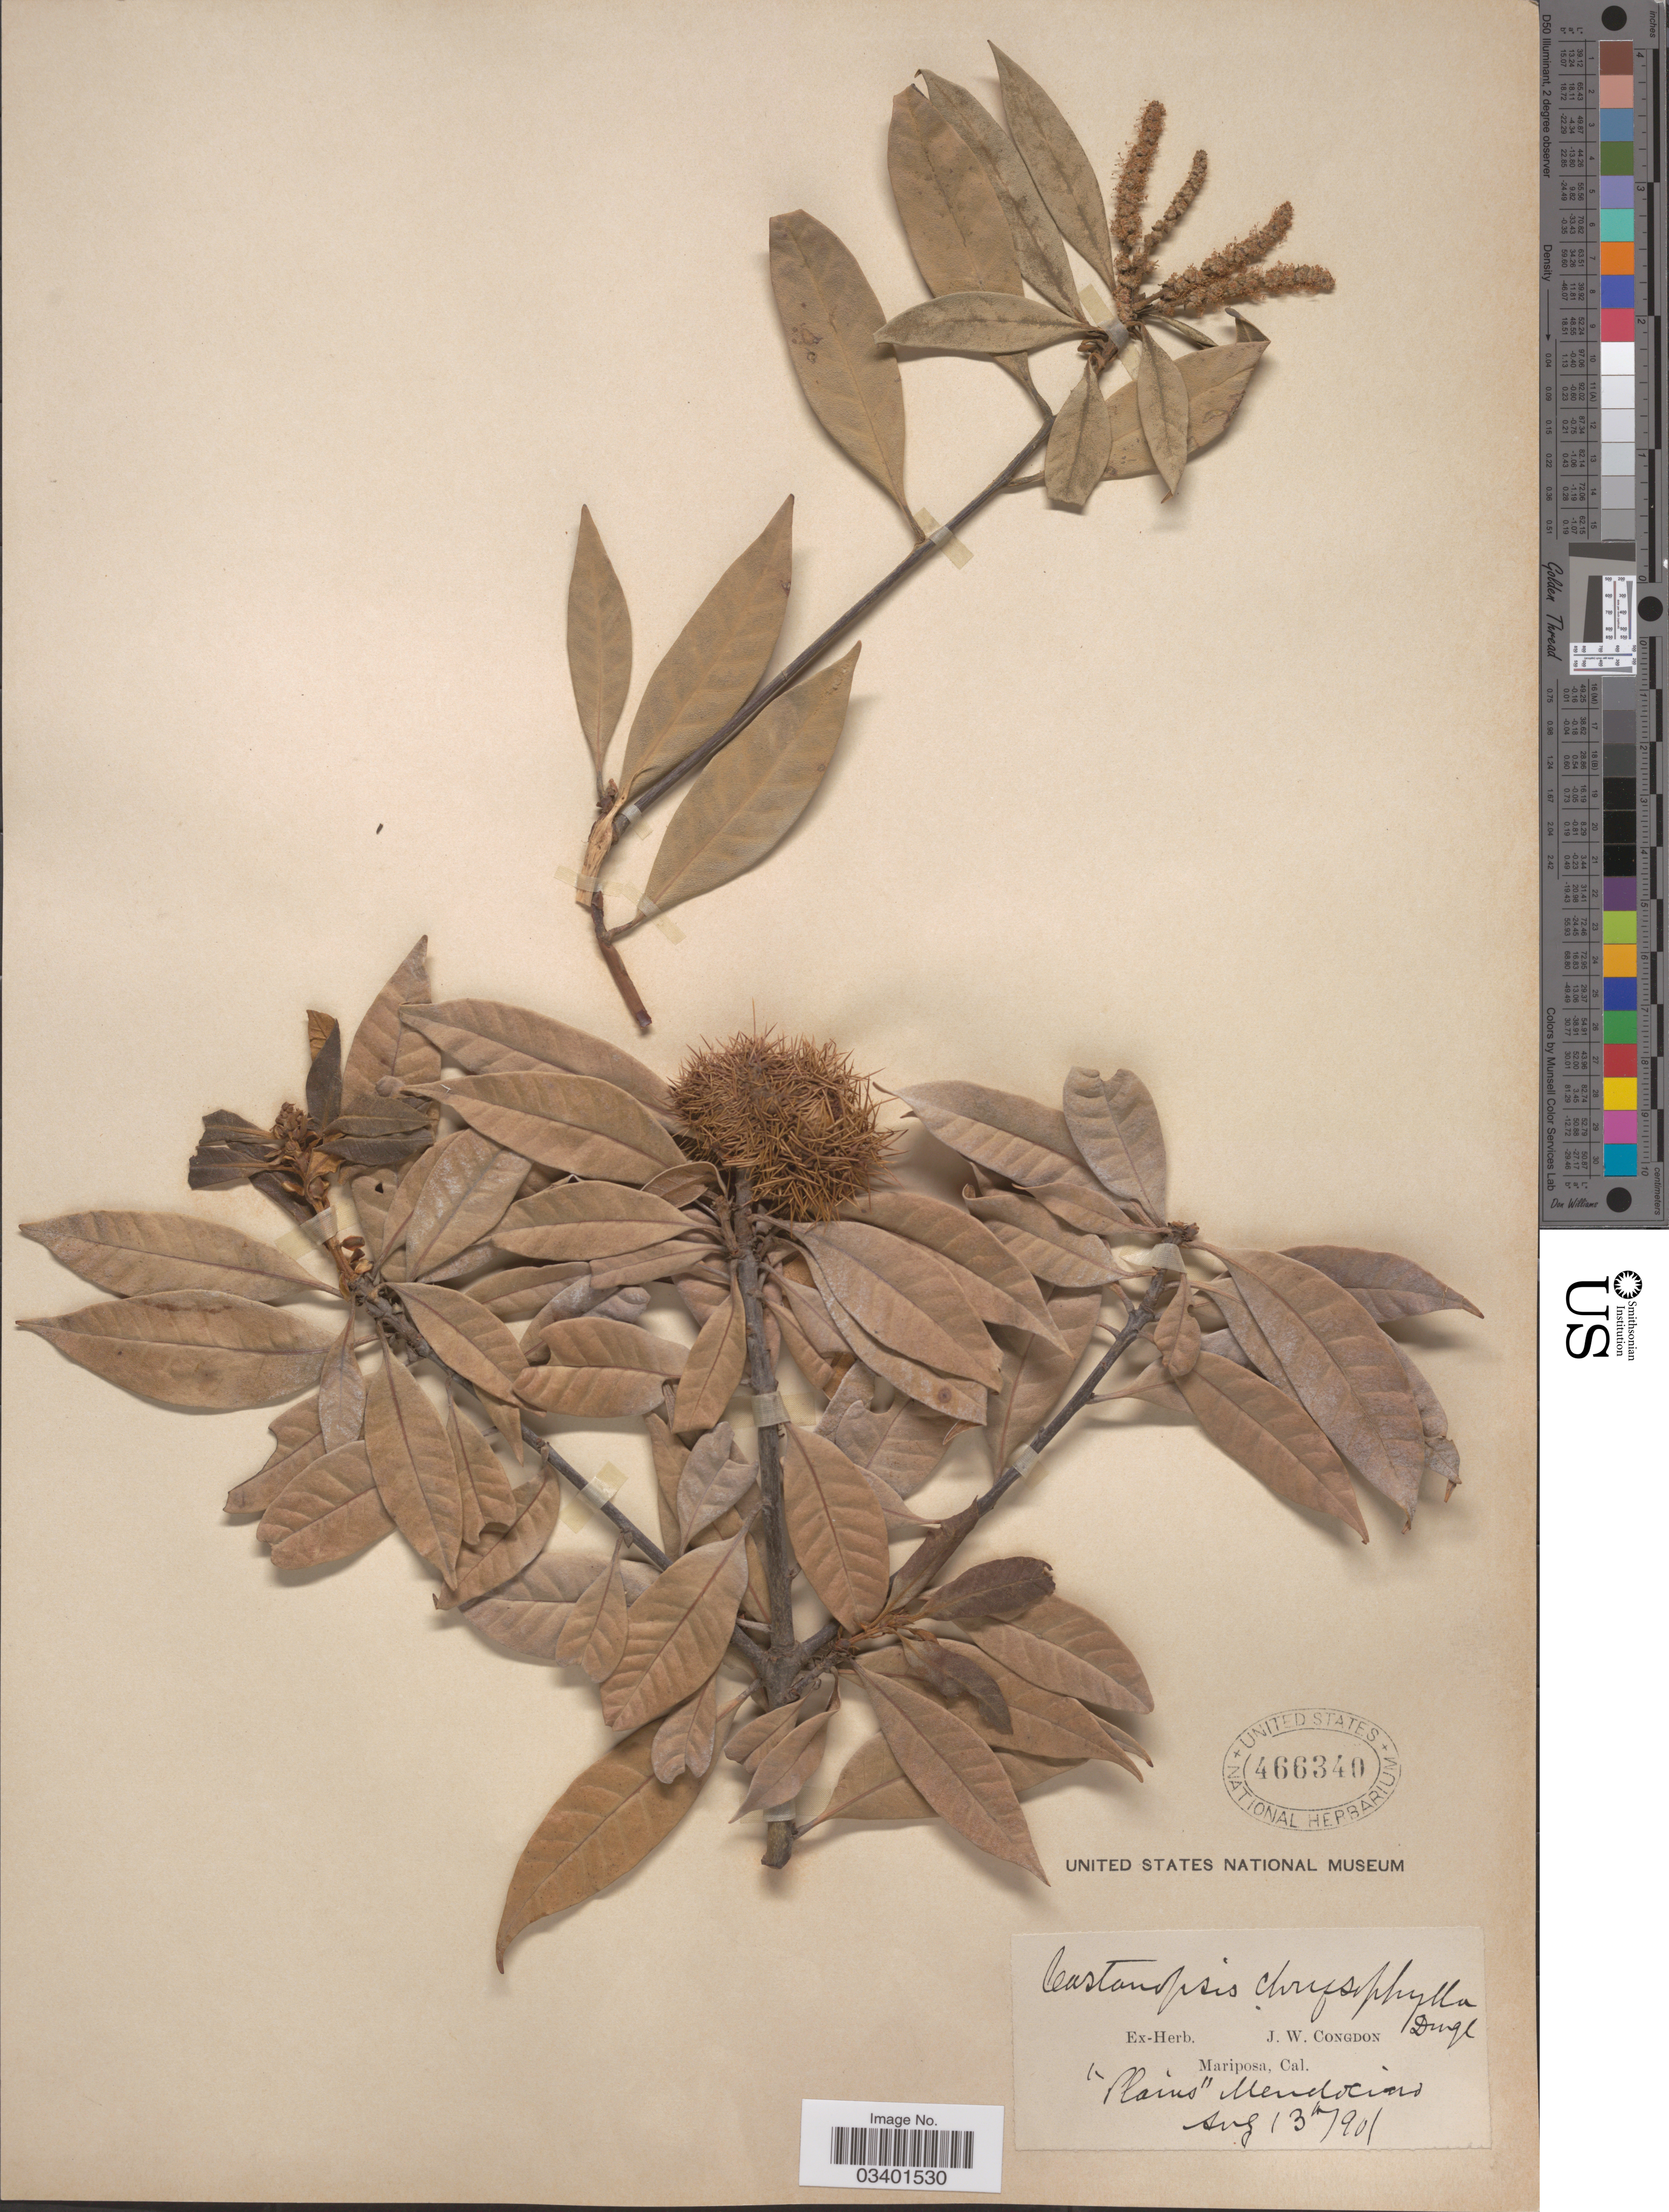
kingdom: Plantae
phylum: Tracheophyta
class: Magnoliopsida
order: Fagales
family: Fagaceae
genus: Chrysolepis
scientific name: Chrysolepis chrysophylla var. minor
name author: (Benth.) A. DC.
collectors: ex herb. J. W. Congdon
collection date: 1901-08-13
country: United States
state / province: California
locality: Plains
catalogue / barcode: US 466340